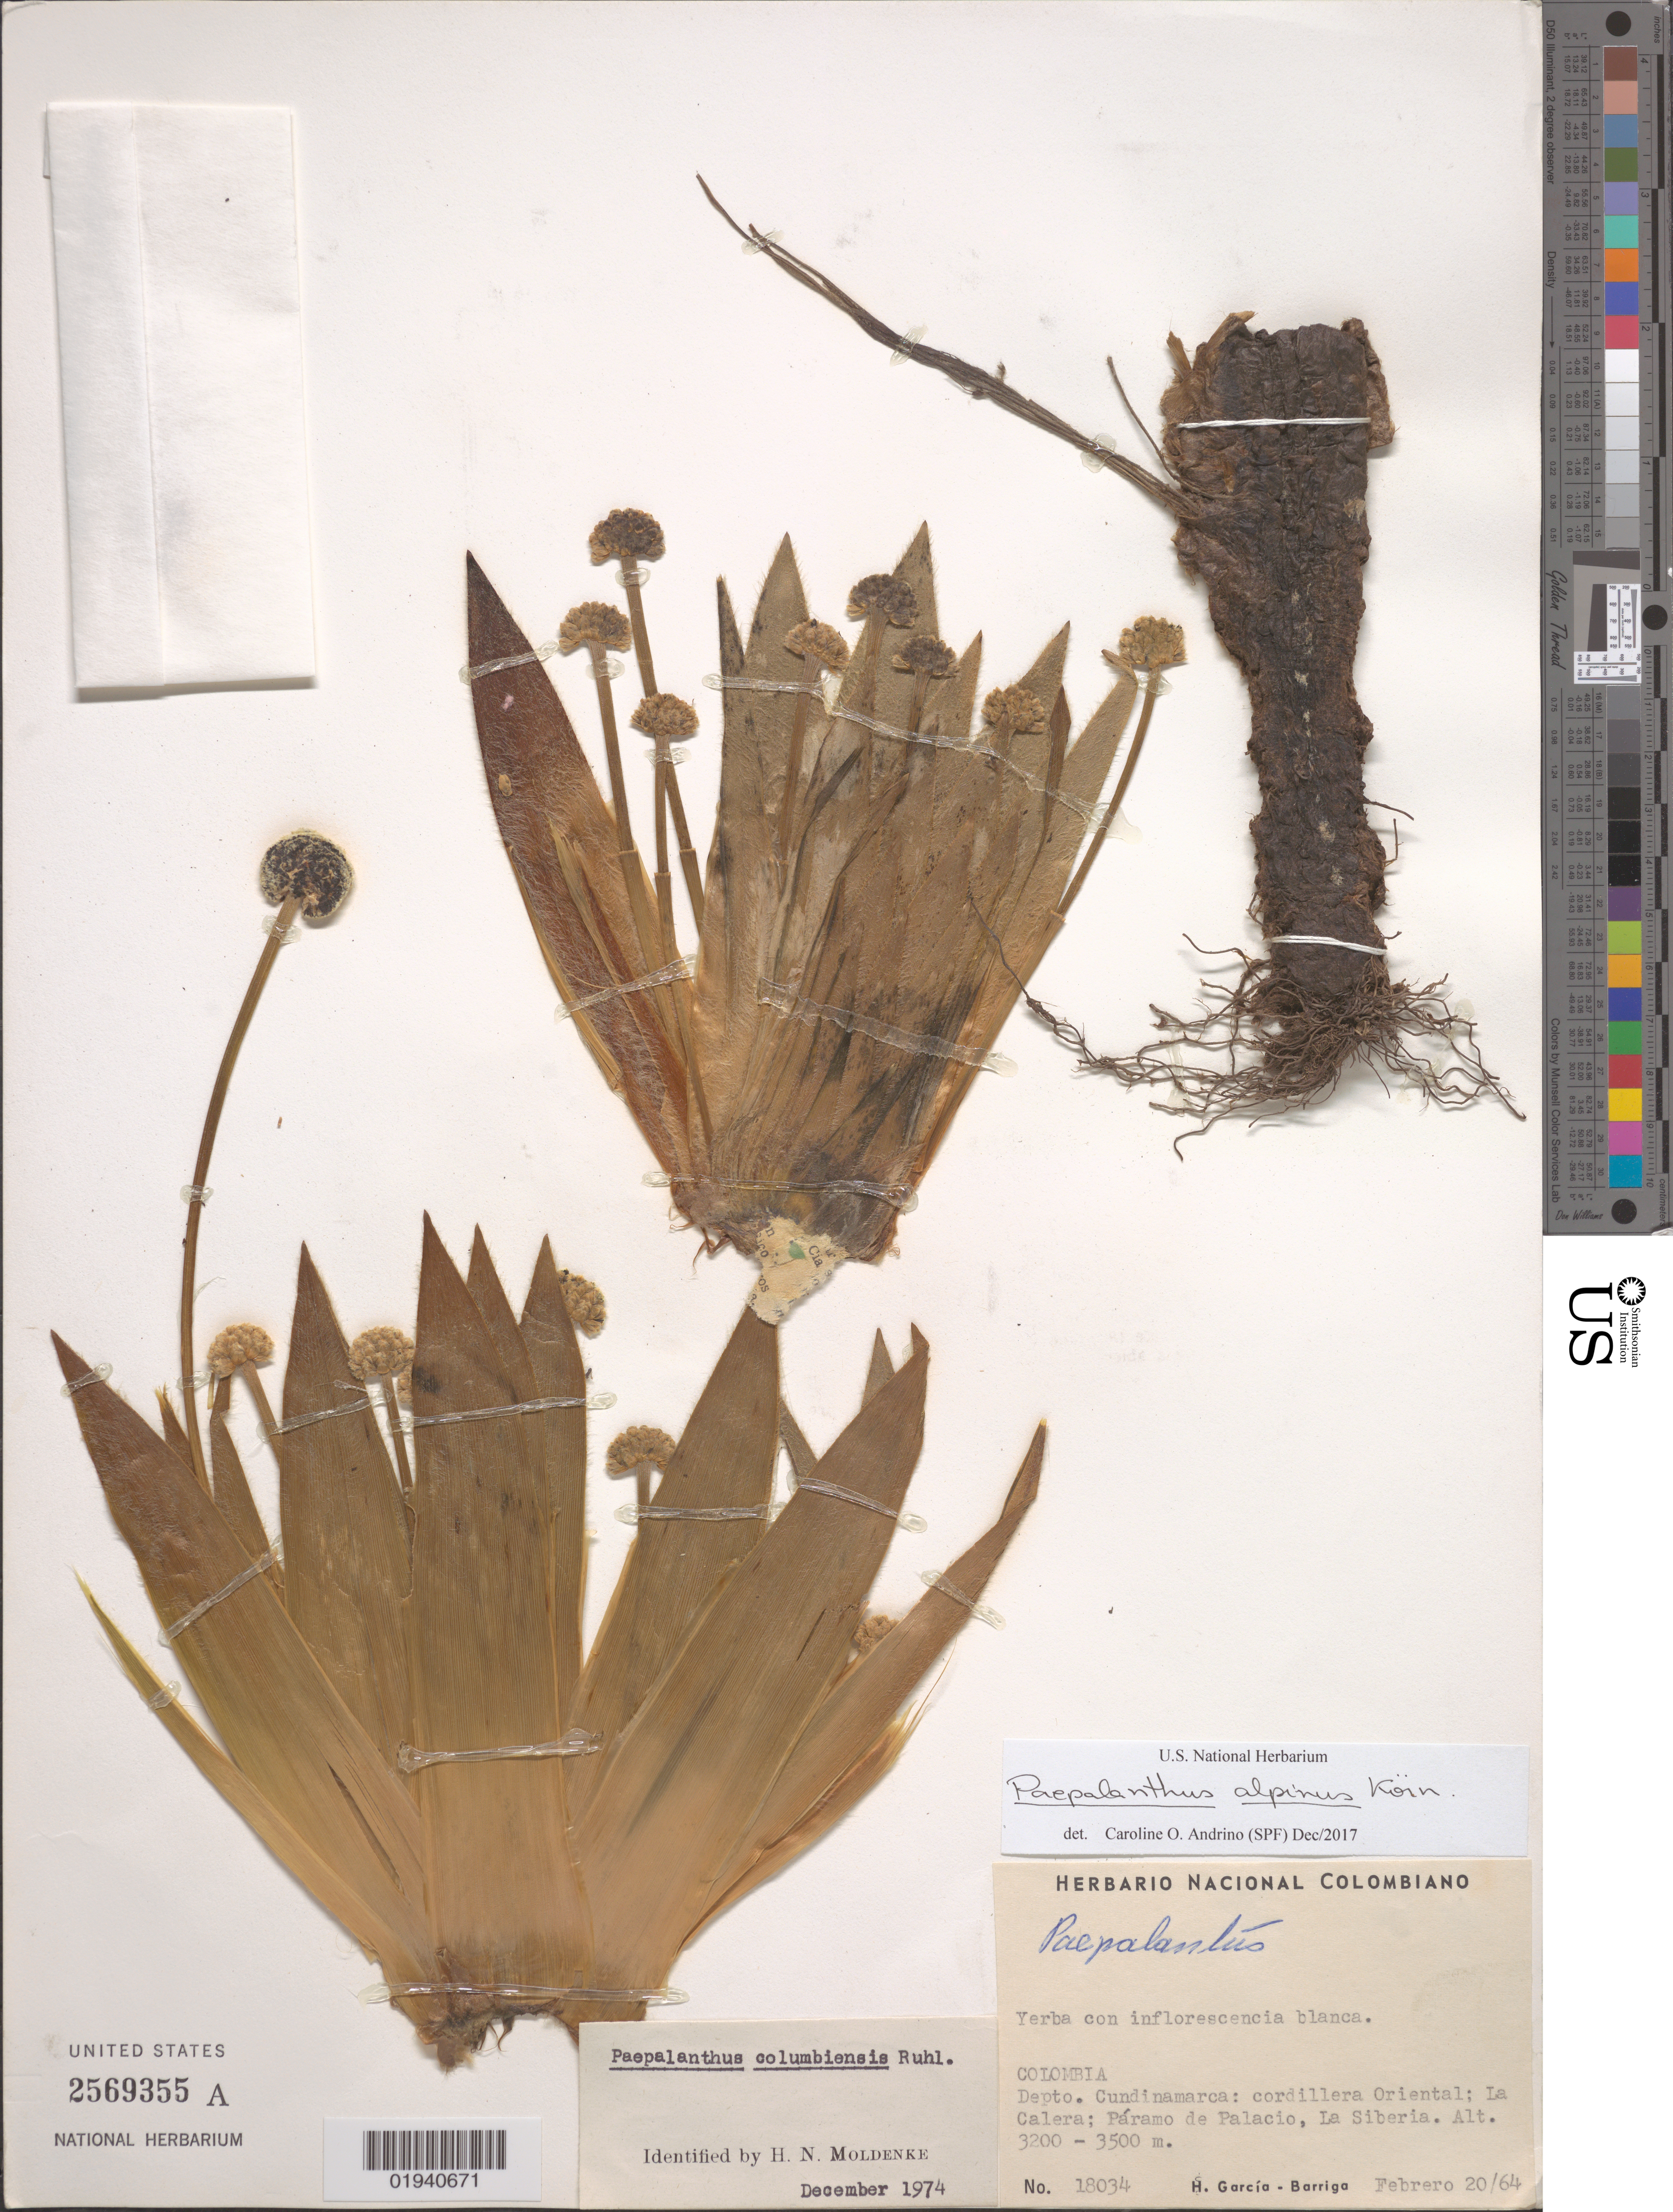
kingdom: Plantae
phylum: Tracheophyta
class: Liliopsida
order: Poales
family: Eriocaulaceae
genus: Paepalanthus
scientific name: Paepalanthus alpinus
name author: Körn.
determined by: Andrino, C. O.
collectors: H. García Barriga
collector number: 18034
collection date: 1964-02-20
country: Colombia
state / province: Cundinamarca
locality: cordillera Oriental: La Calera: Paramo de Palacio, La Siberia.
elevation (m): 3200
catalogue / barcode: US 2569355A